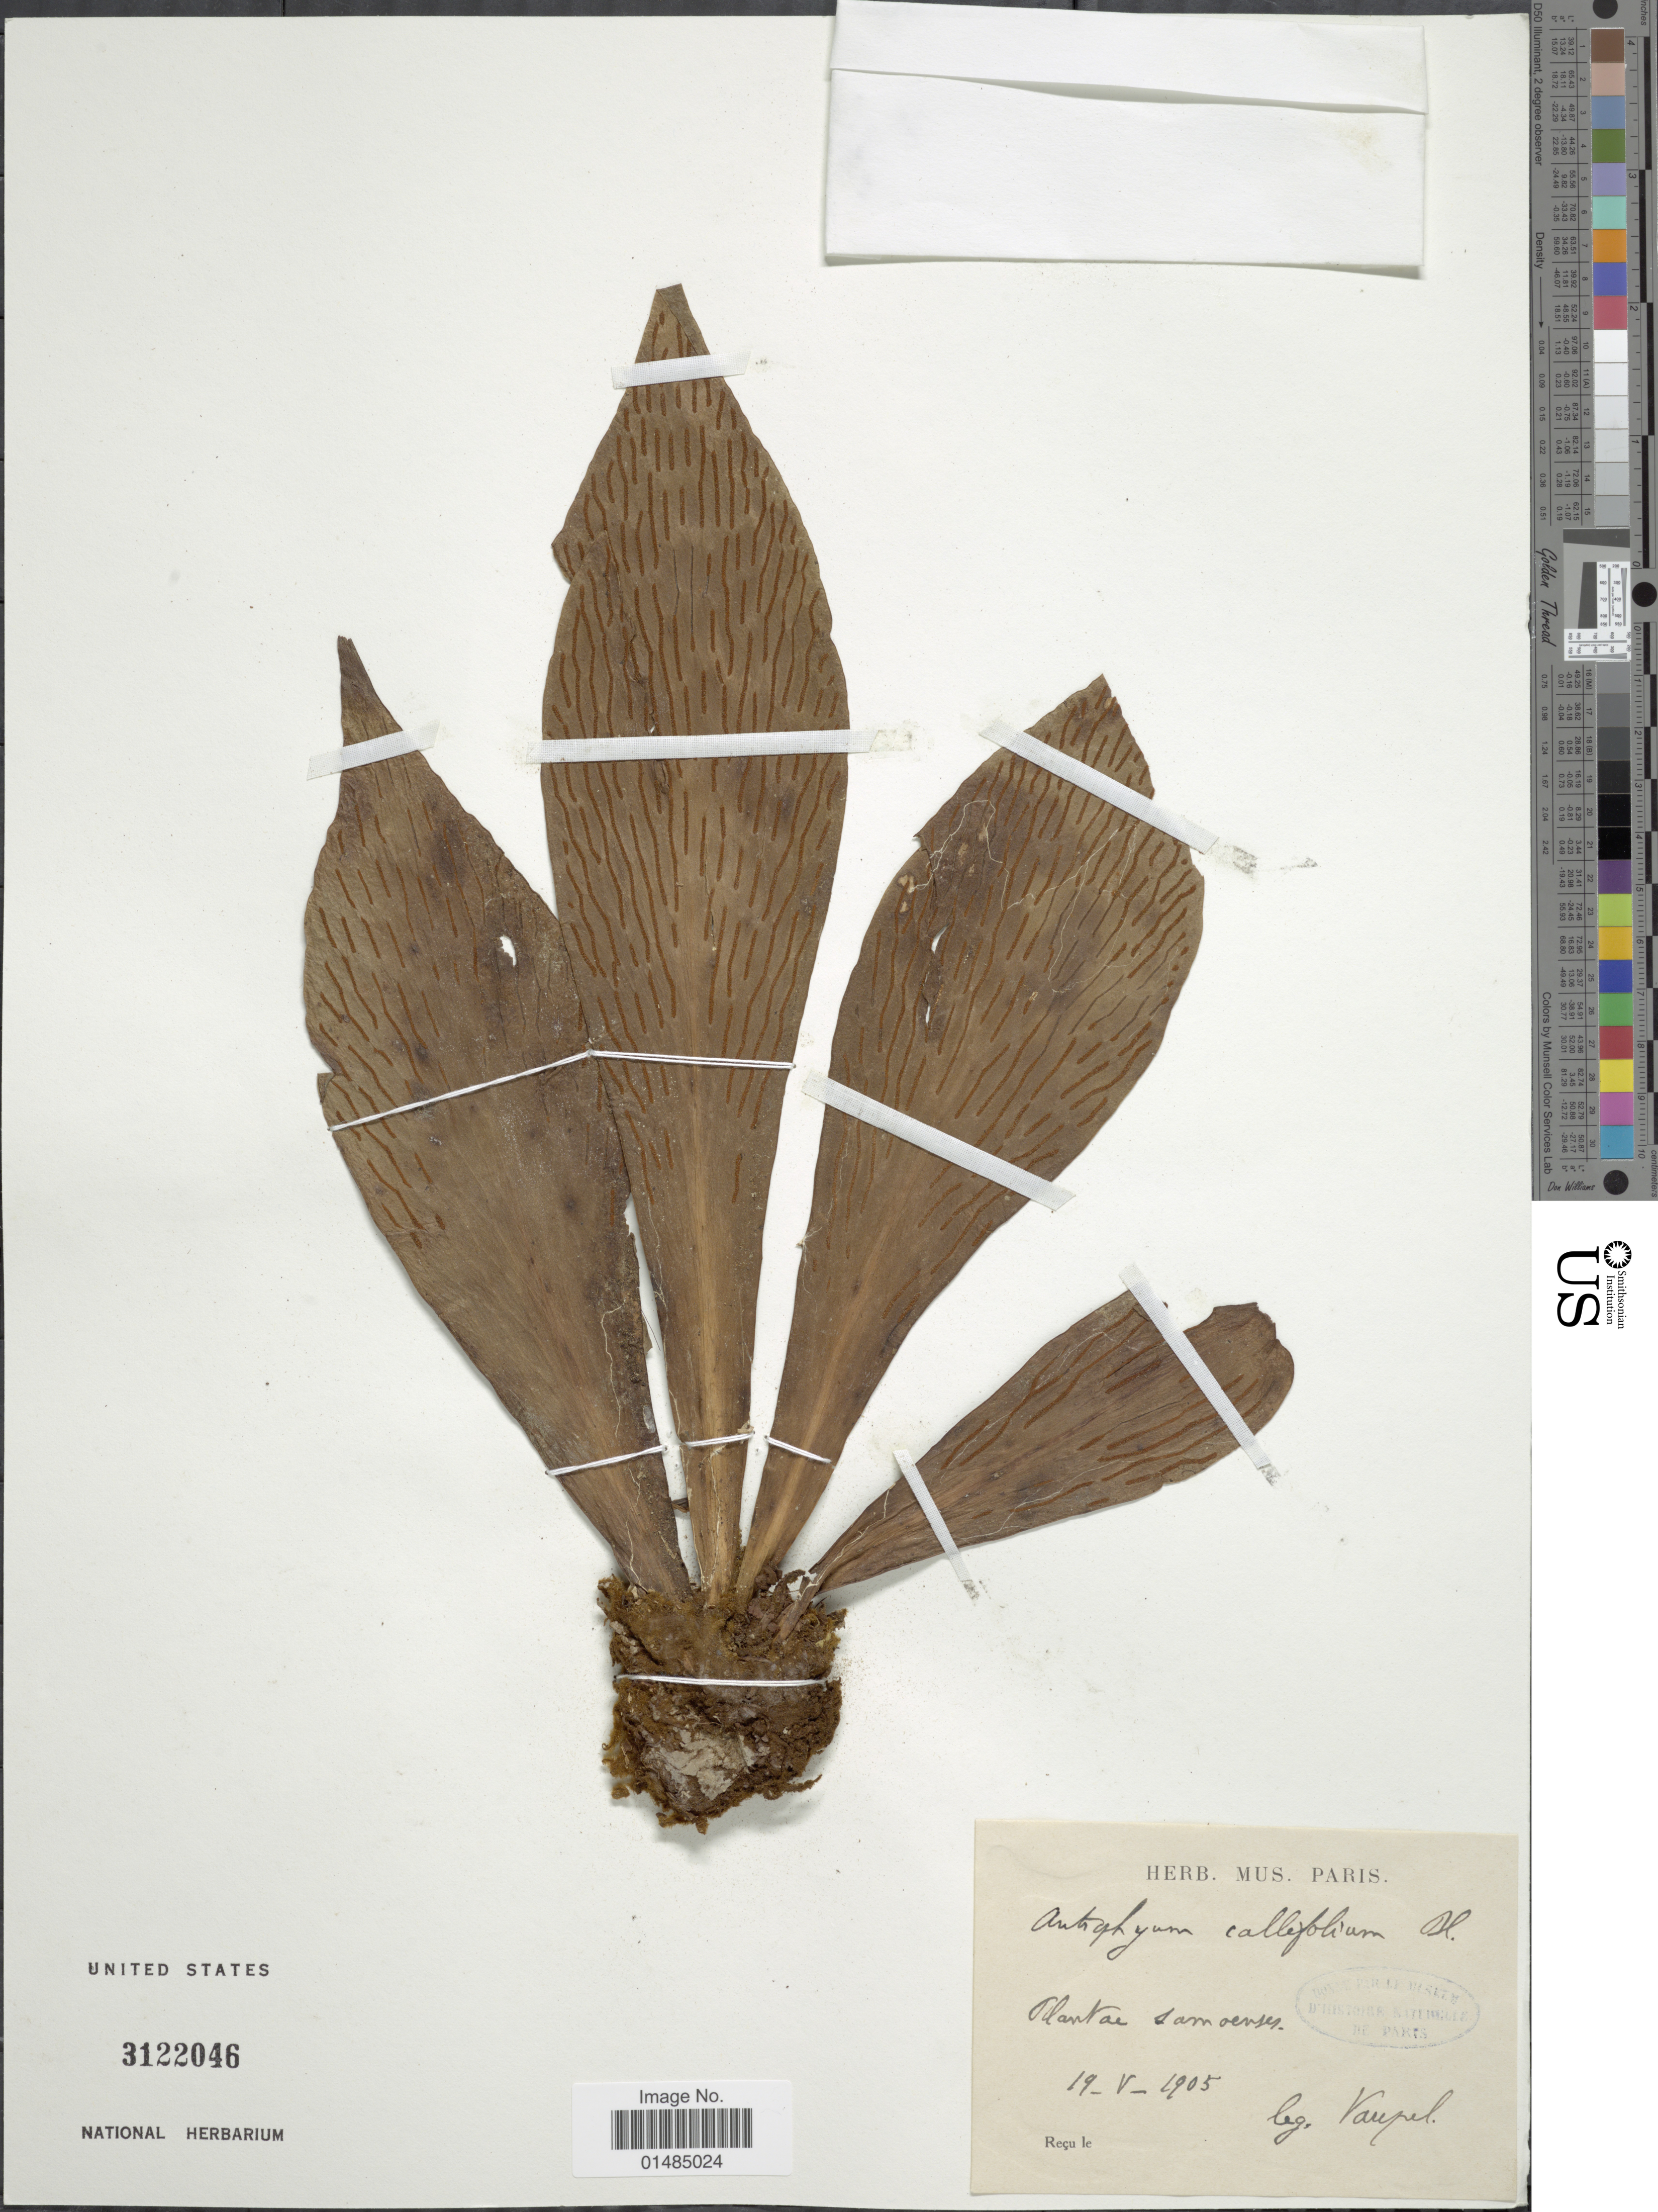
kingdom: Plantae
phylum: Tracheophyta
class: Polypodiopsida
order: Polypodiales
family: Pteridaceae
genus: Antrophyum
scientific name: Antrophyum alatum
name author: Brack. in Wilkes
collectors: Vaupel, --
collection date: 1905-05-19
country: Samoa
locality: Plantea Samoenses [interpreted]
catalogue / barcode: US 3122046